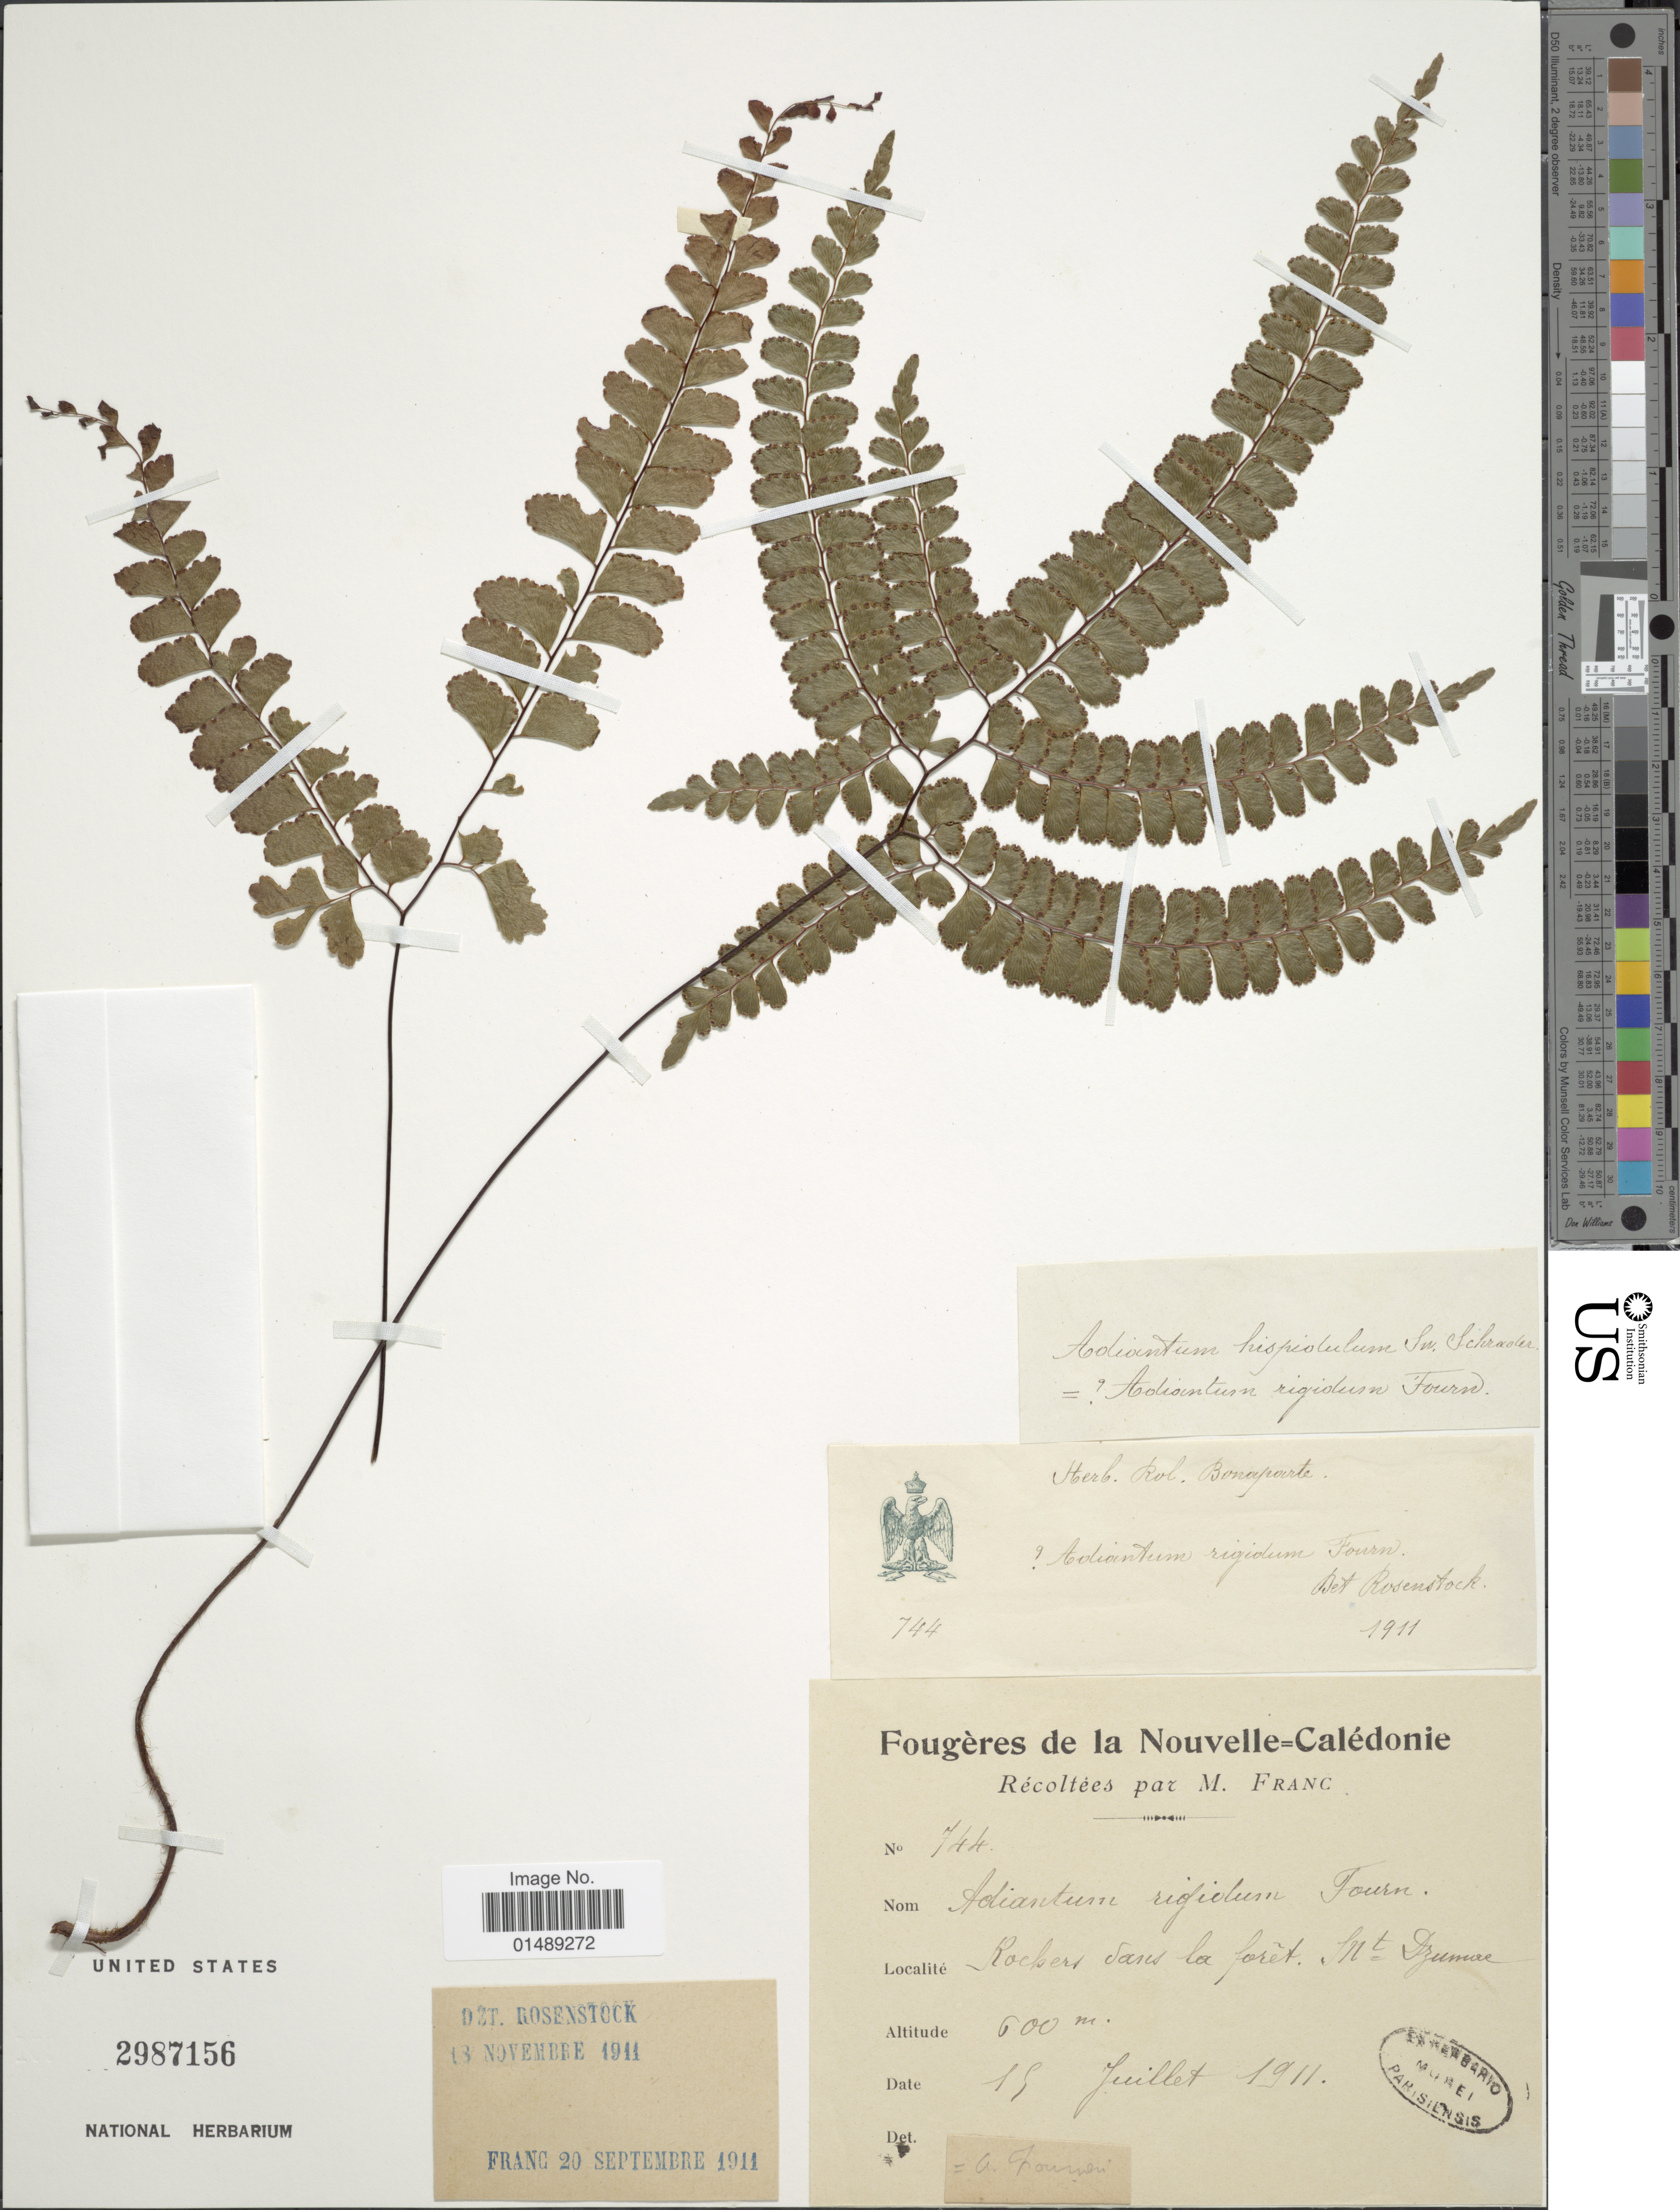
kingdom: Plantae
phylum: Tracheophyta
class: Polypodiopsida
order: Polypodiales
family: Pteridaceae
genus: Adiantum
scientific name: Adiantum hispidulum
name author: Sw.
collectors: M. Franc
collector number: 744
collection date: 1911-07-15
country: New Caledonia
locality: Rochers dans la forêt. Mt. Dzumac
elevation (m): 600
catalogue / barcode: US 2987156